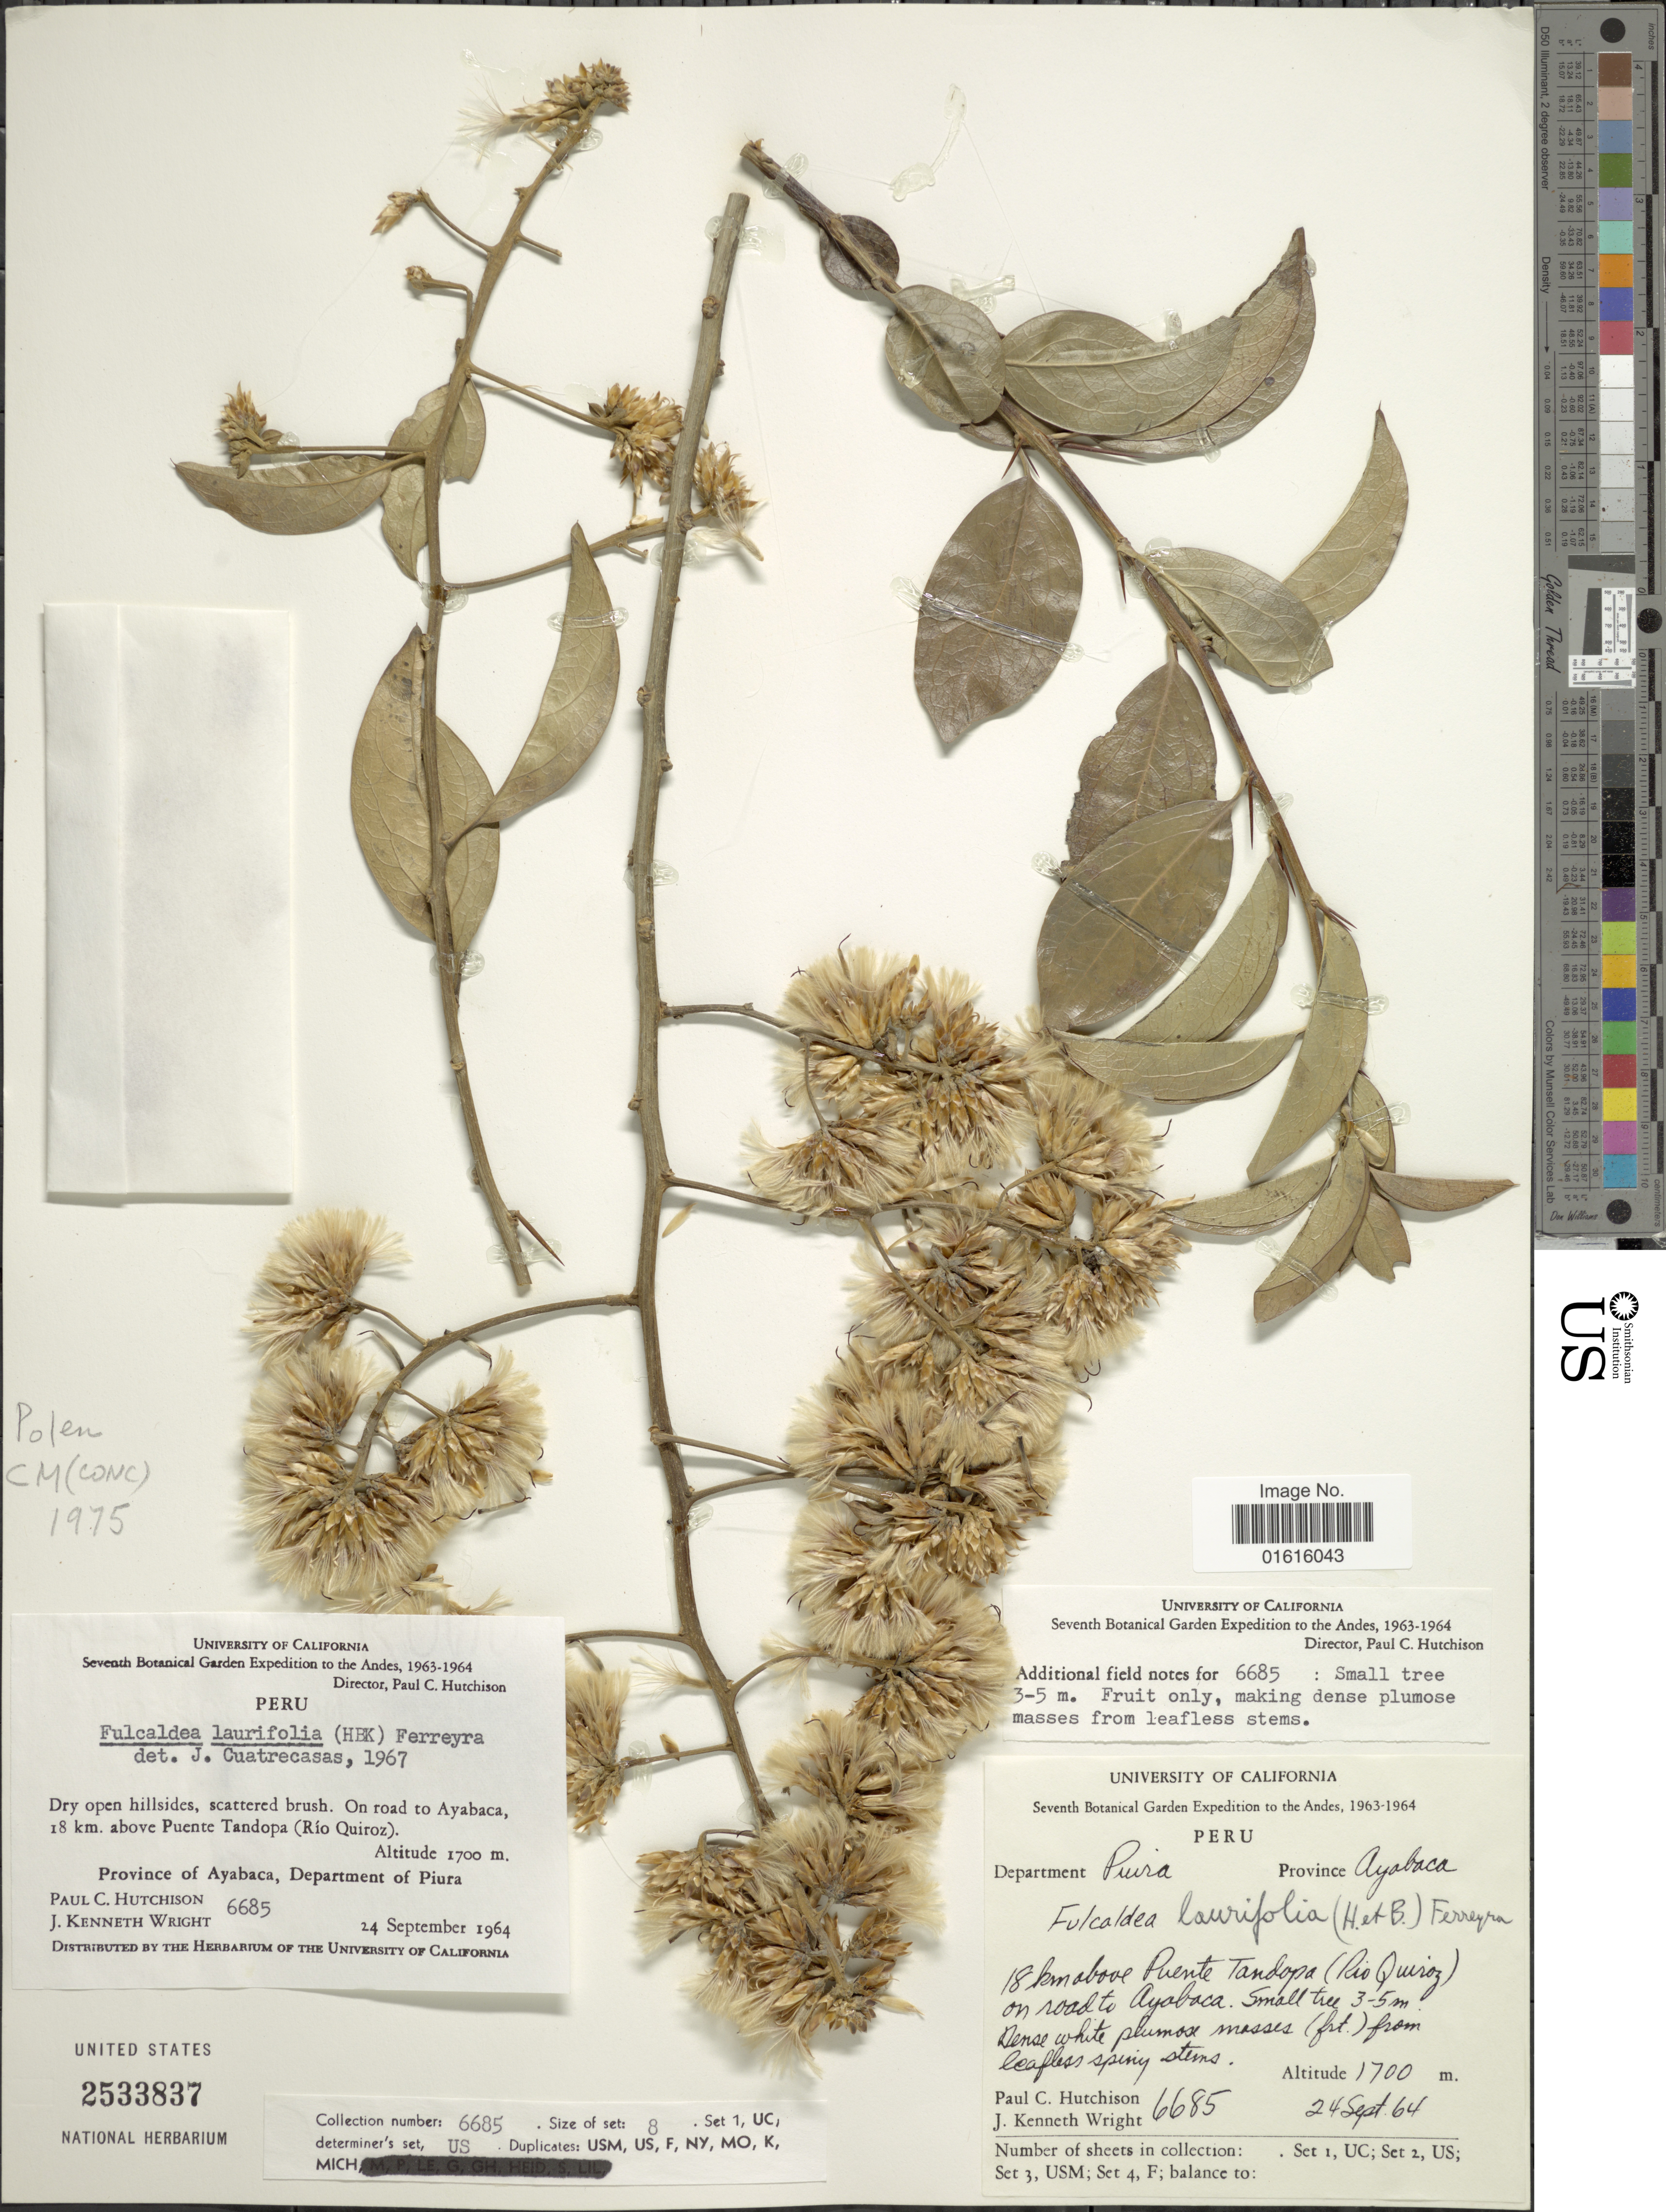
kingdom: Plantae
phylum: Tracheophyta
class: Magnoliopsida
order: Asterales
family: Asteraceae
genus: Fulcaldea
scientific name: Fulcaldea laurifolia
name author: (Bonpl.) Poir.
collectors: P. C. Hutchison & J. K. Wright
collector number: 6685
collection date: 1964-09-24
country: Peru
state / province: Piura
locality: Dry open hillsides, scattered brush. On road to Ayabaca, 18 km above Puente Tandopa (Rio Quiroz), Province of Ayabaca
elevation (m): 1700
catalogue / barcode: US 2533837